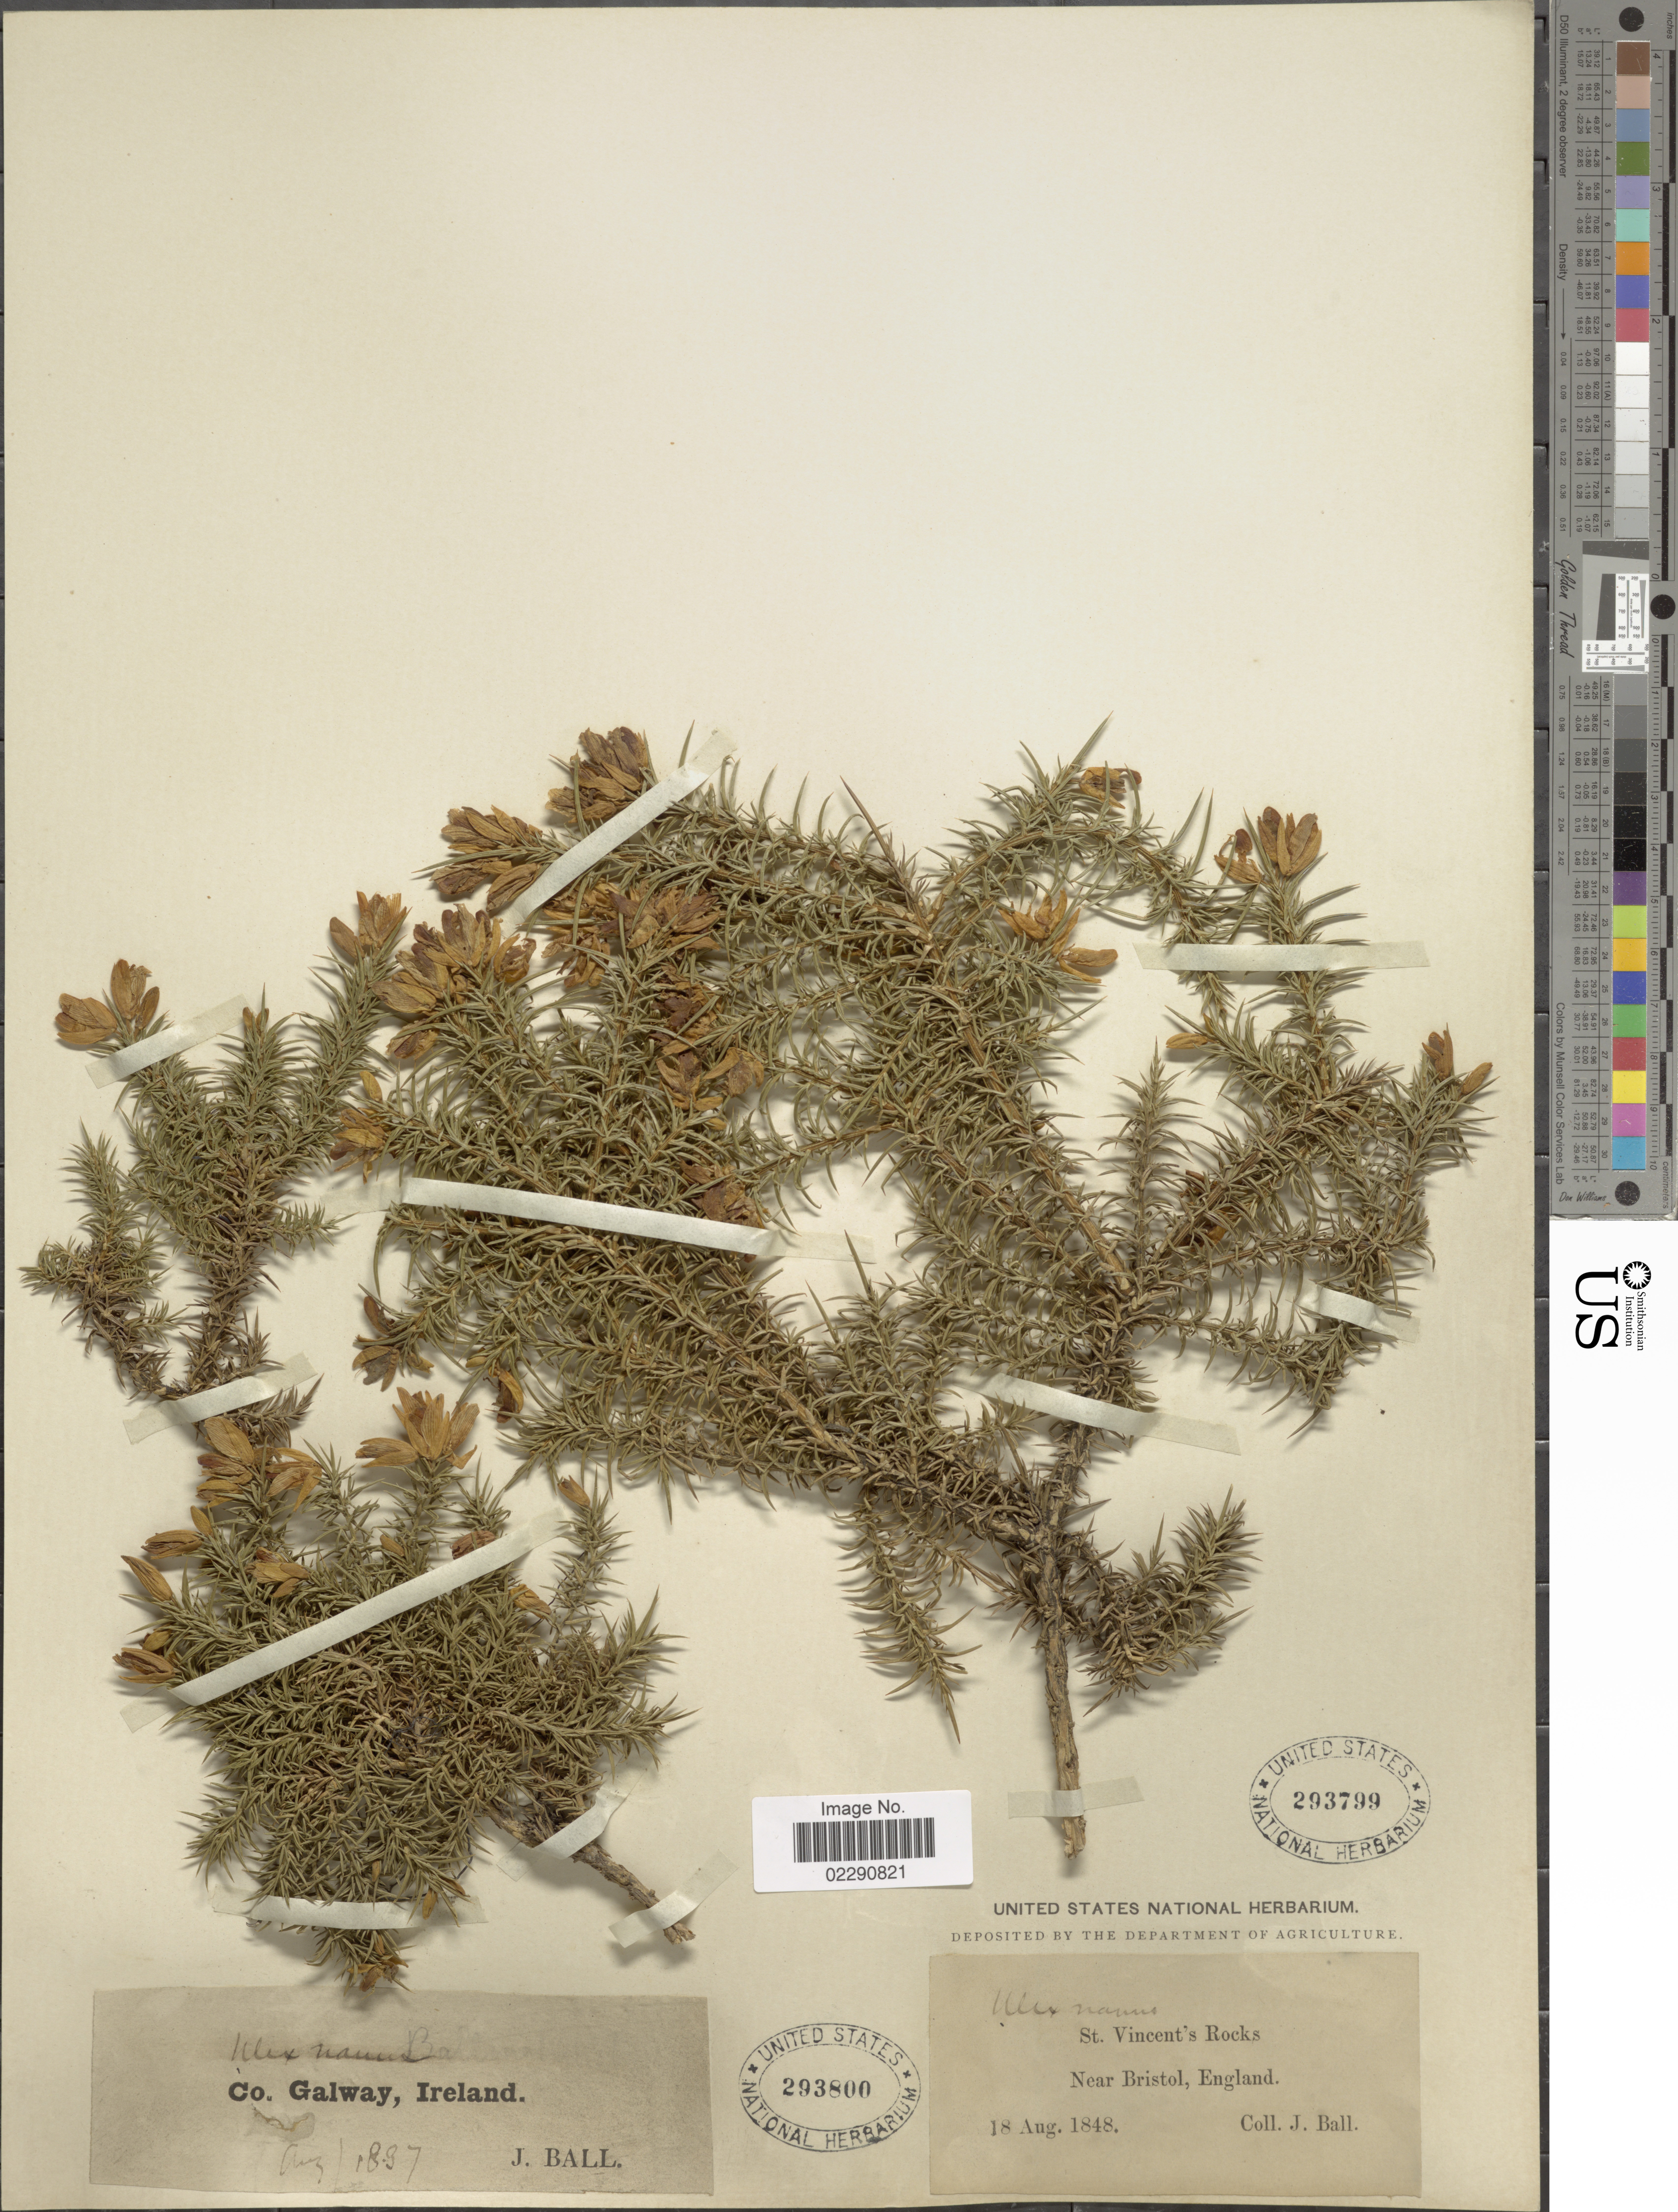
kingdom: Plantae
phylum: Tracheophyta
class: Magnoliopsida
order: Fabales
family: Fabaceae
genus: Ulex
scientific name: Ulex nanus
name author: Symons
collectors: J. Ball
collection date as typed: Transcribed d/m/y: 18/8/97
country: Ireland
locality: Co. Galway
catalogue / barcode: US 293800